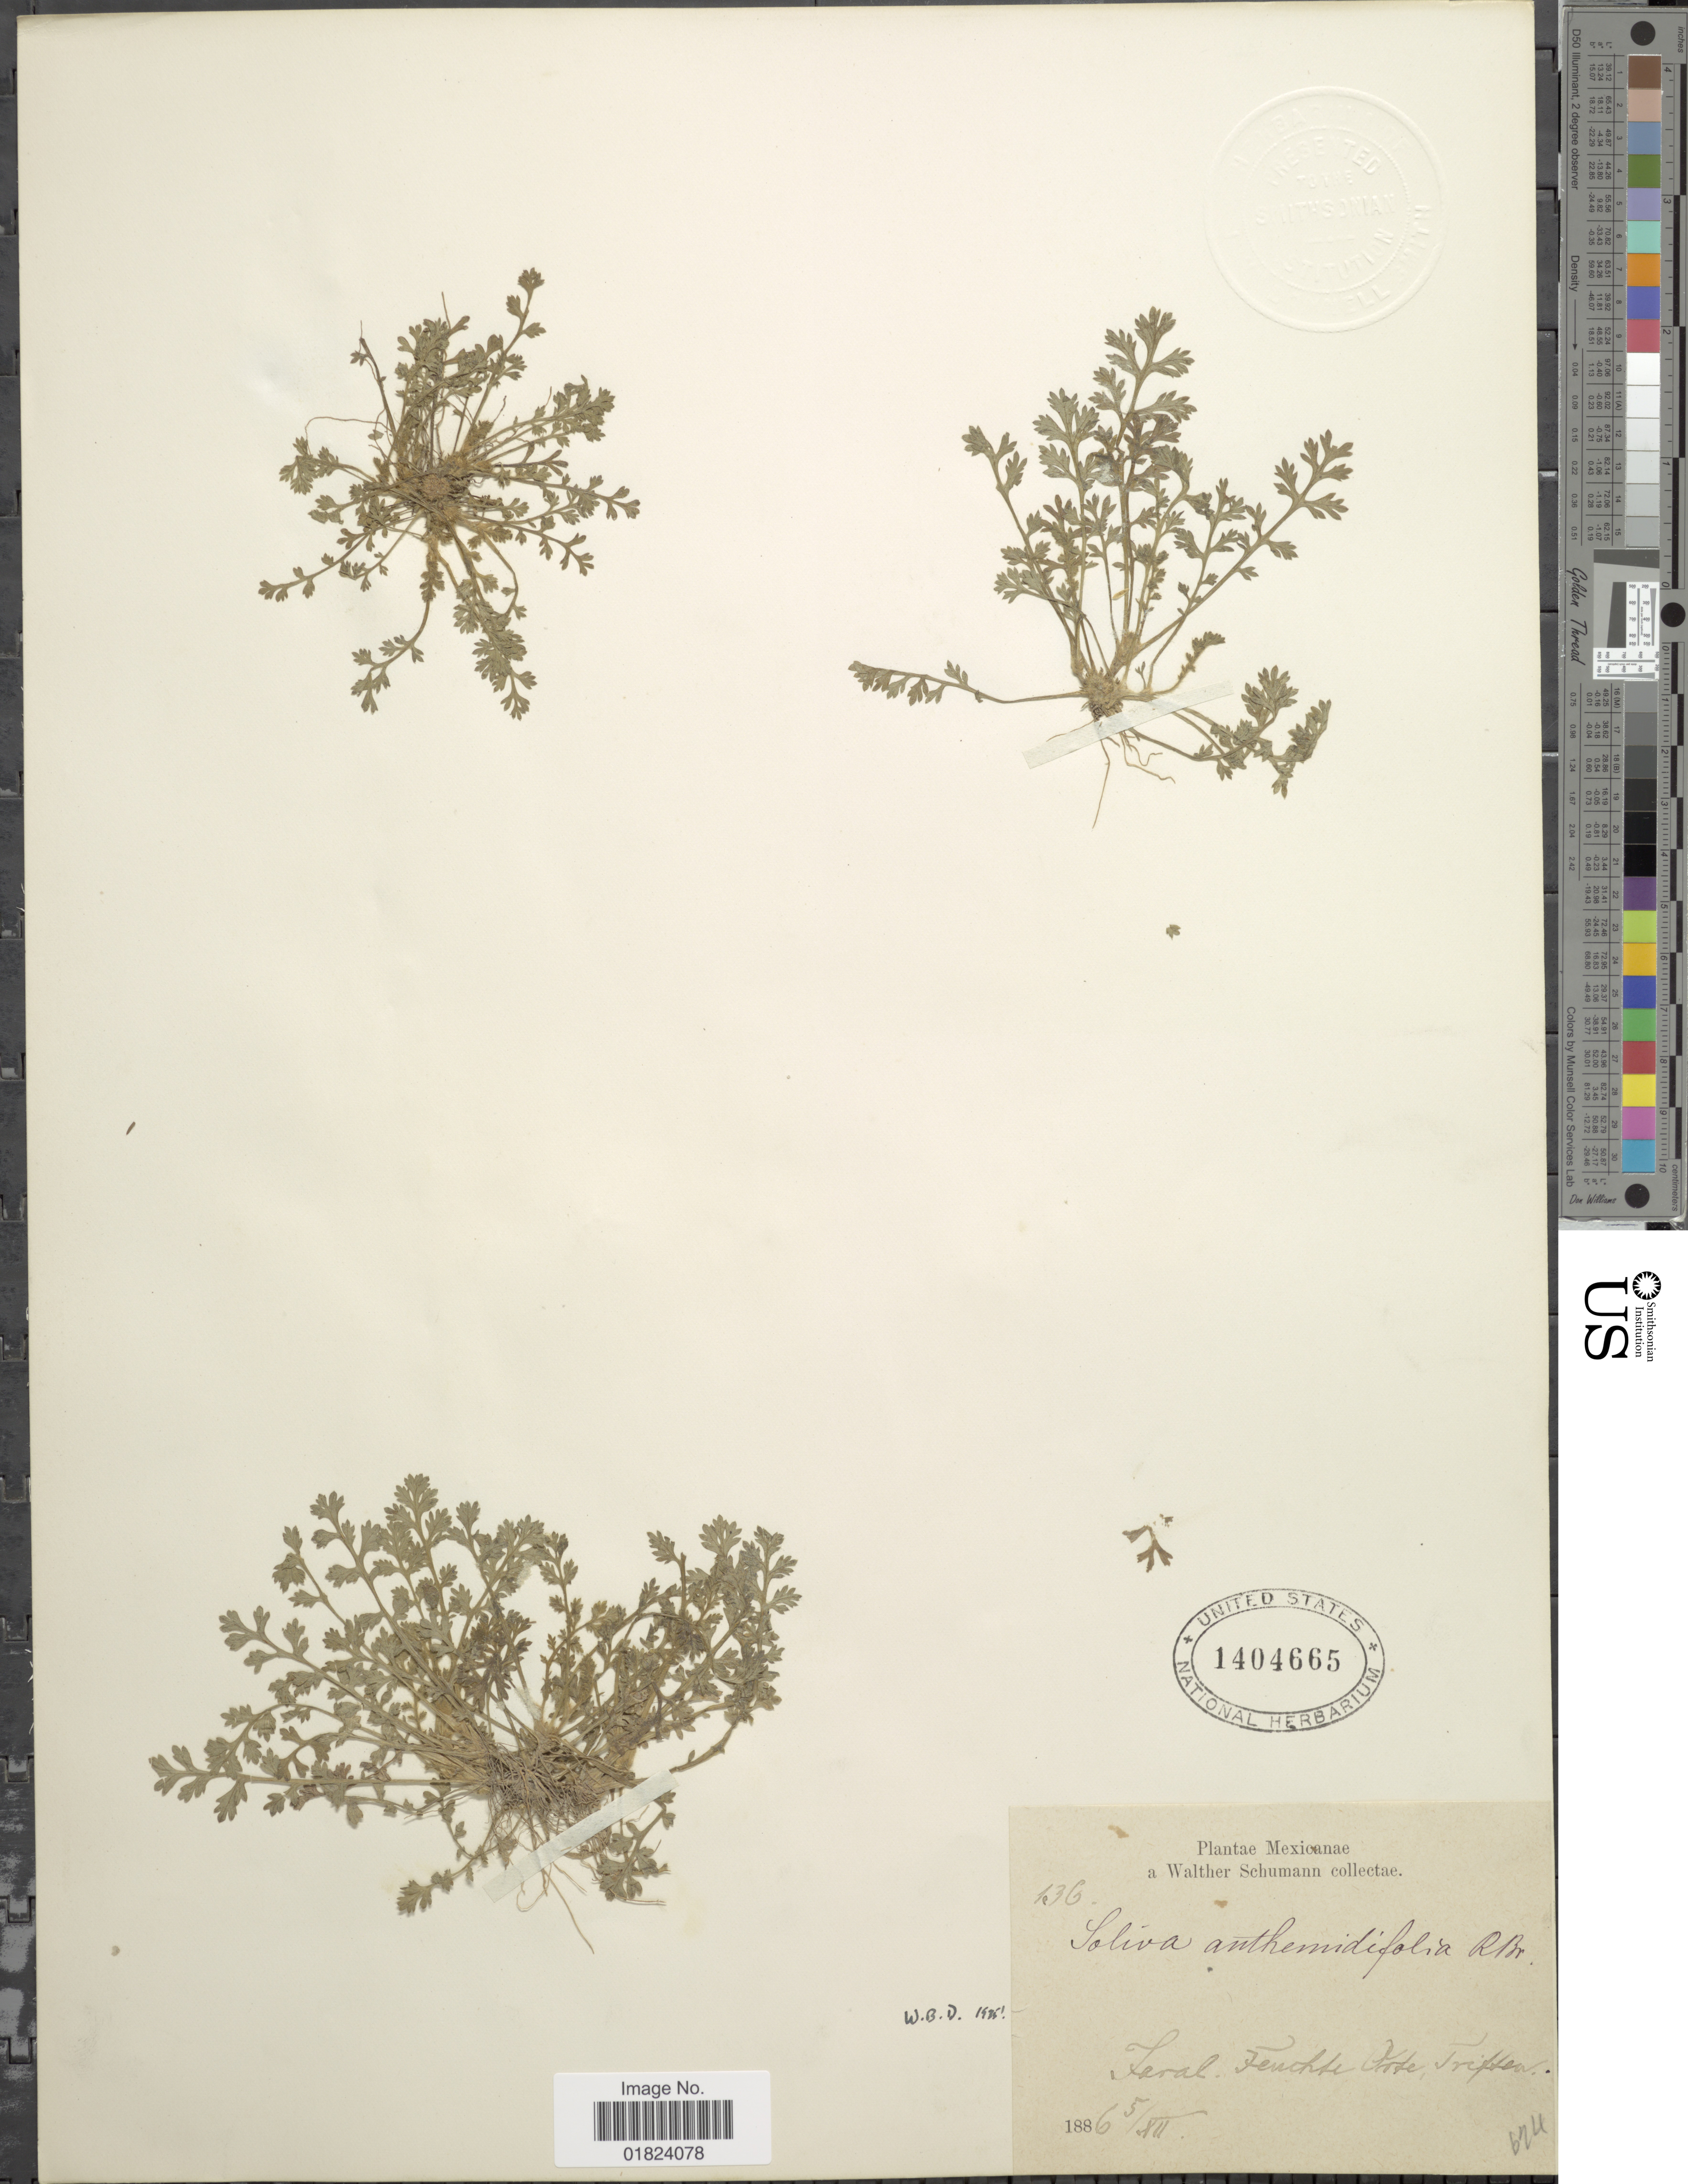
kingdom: Plantae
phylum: Tracheophyta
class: Magnoliopsida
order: Asterales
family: Asteraceae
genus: Soliva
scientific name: Soliva anthemifolia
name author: (Juss.) Sweet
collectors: W. Schumann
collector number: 136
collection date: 1886-12-05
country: Mexico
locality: Faral, Feuchte Orte, Triften.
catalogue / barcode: US 1404665